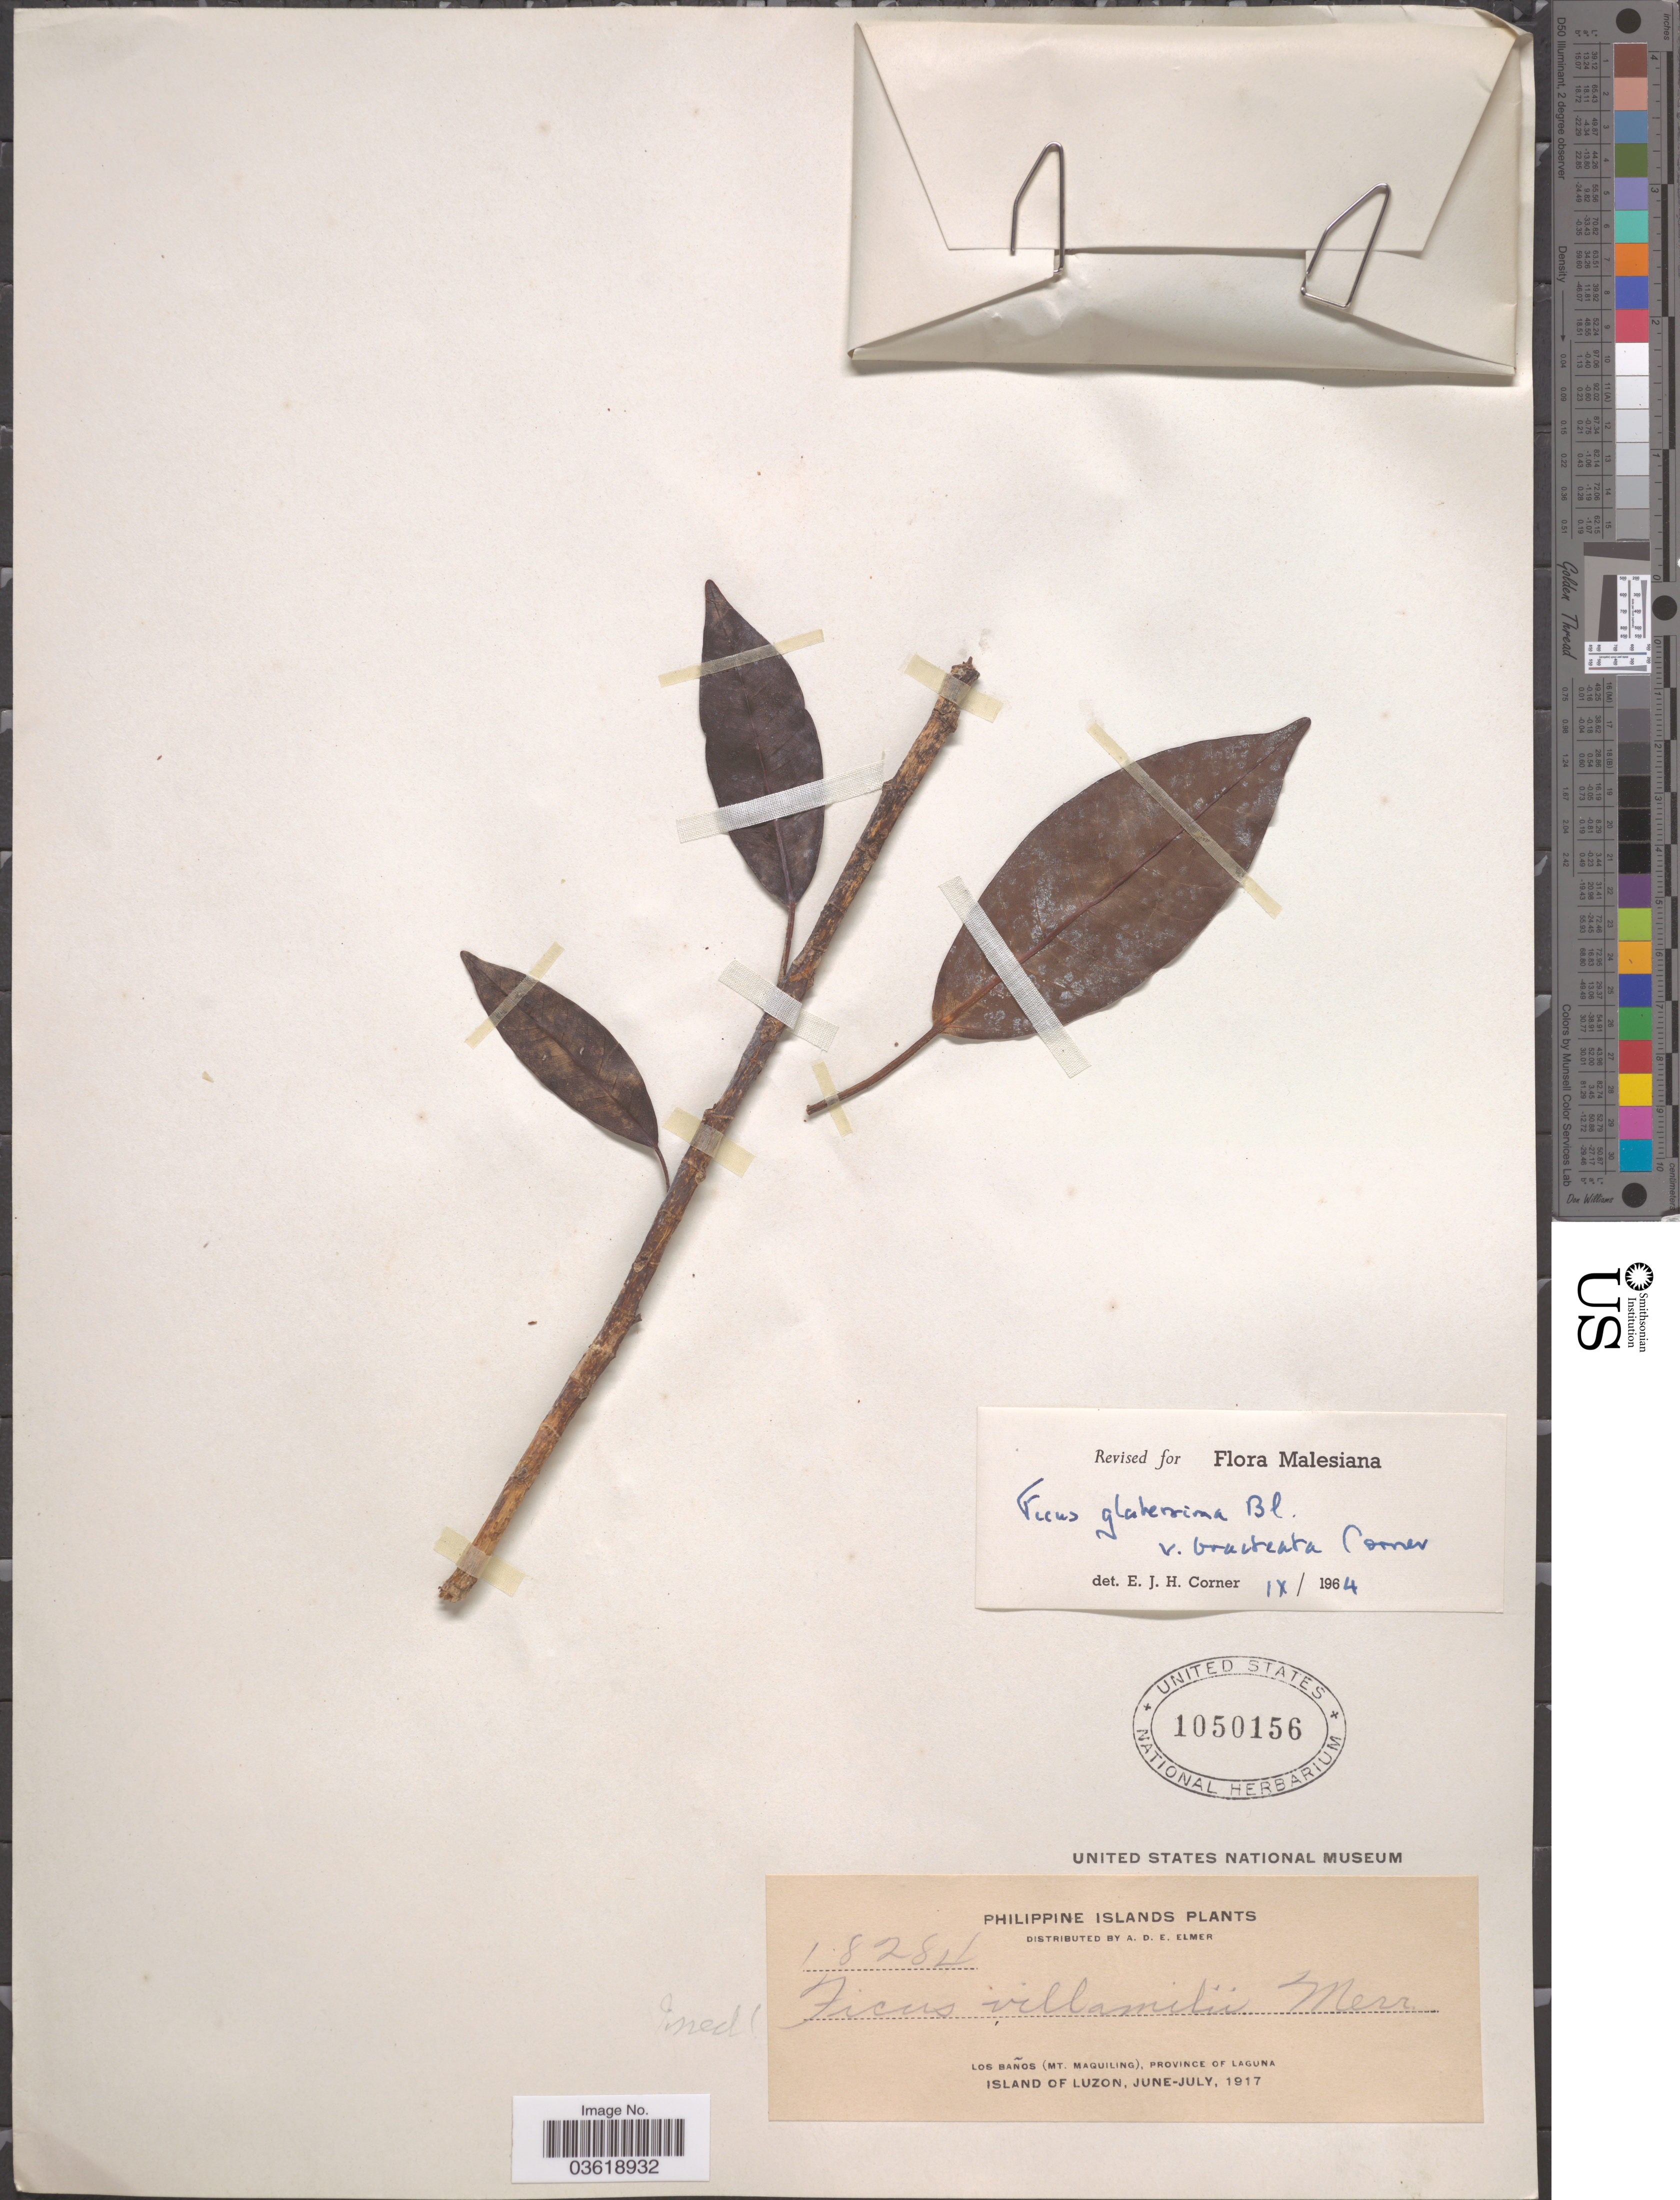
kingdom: Plantae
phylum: Tracheophyta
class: Magnoliopsida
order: Rosales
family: Moraceae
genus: Ficus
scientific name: Ficus glaberrima var. bracteata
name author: Corner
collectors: A. D. E. Elmer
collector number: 18284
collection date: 1917-06/1917-07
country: Philippines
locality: Los Baños (Mt. Maquiling), Province of Laguna. Island of Luzon.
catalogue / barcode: US 1050156